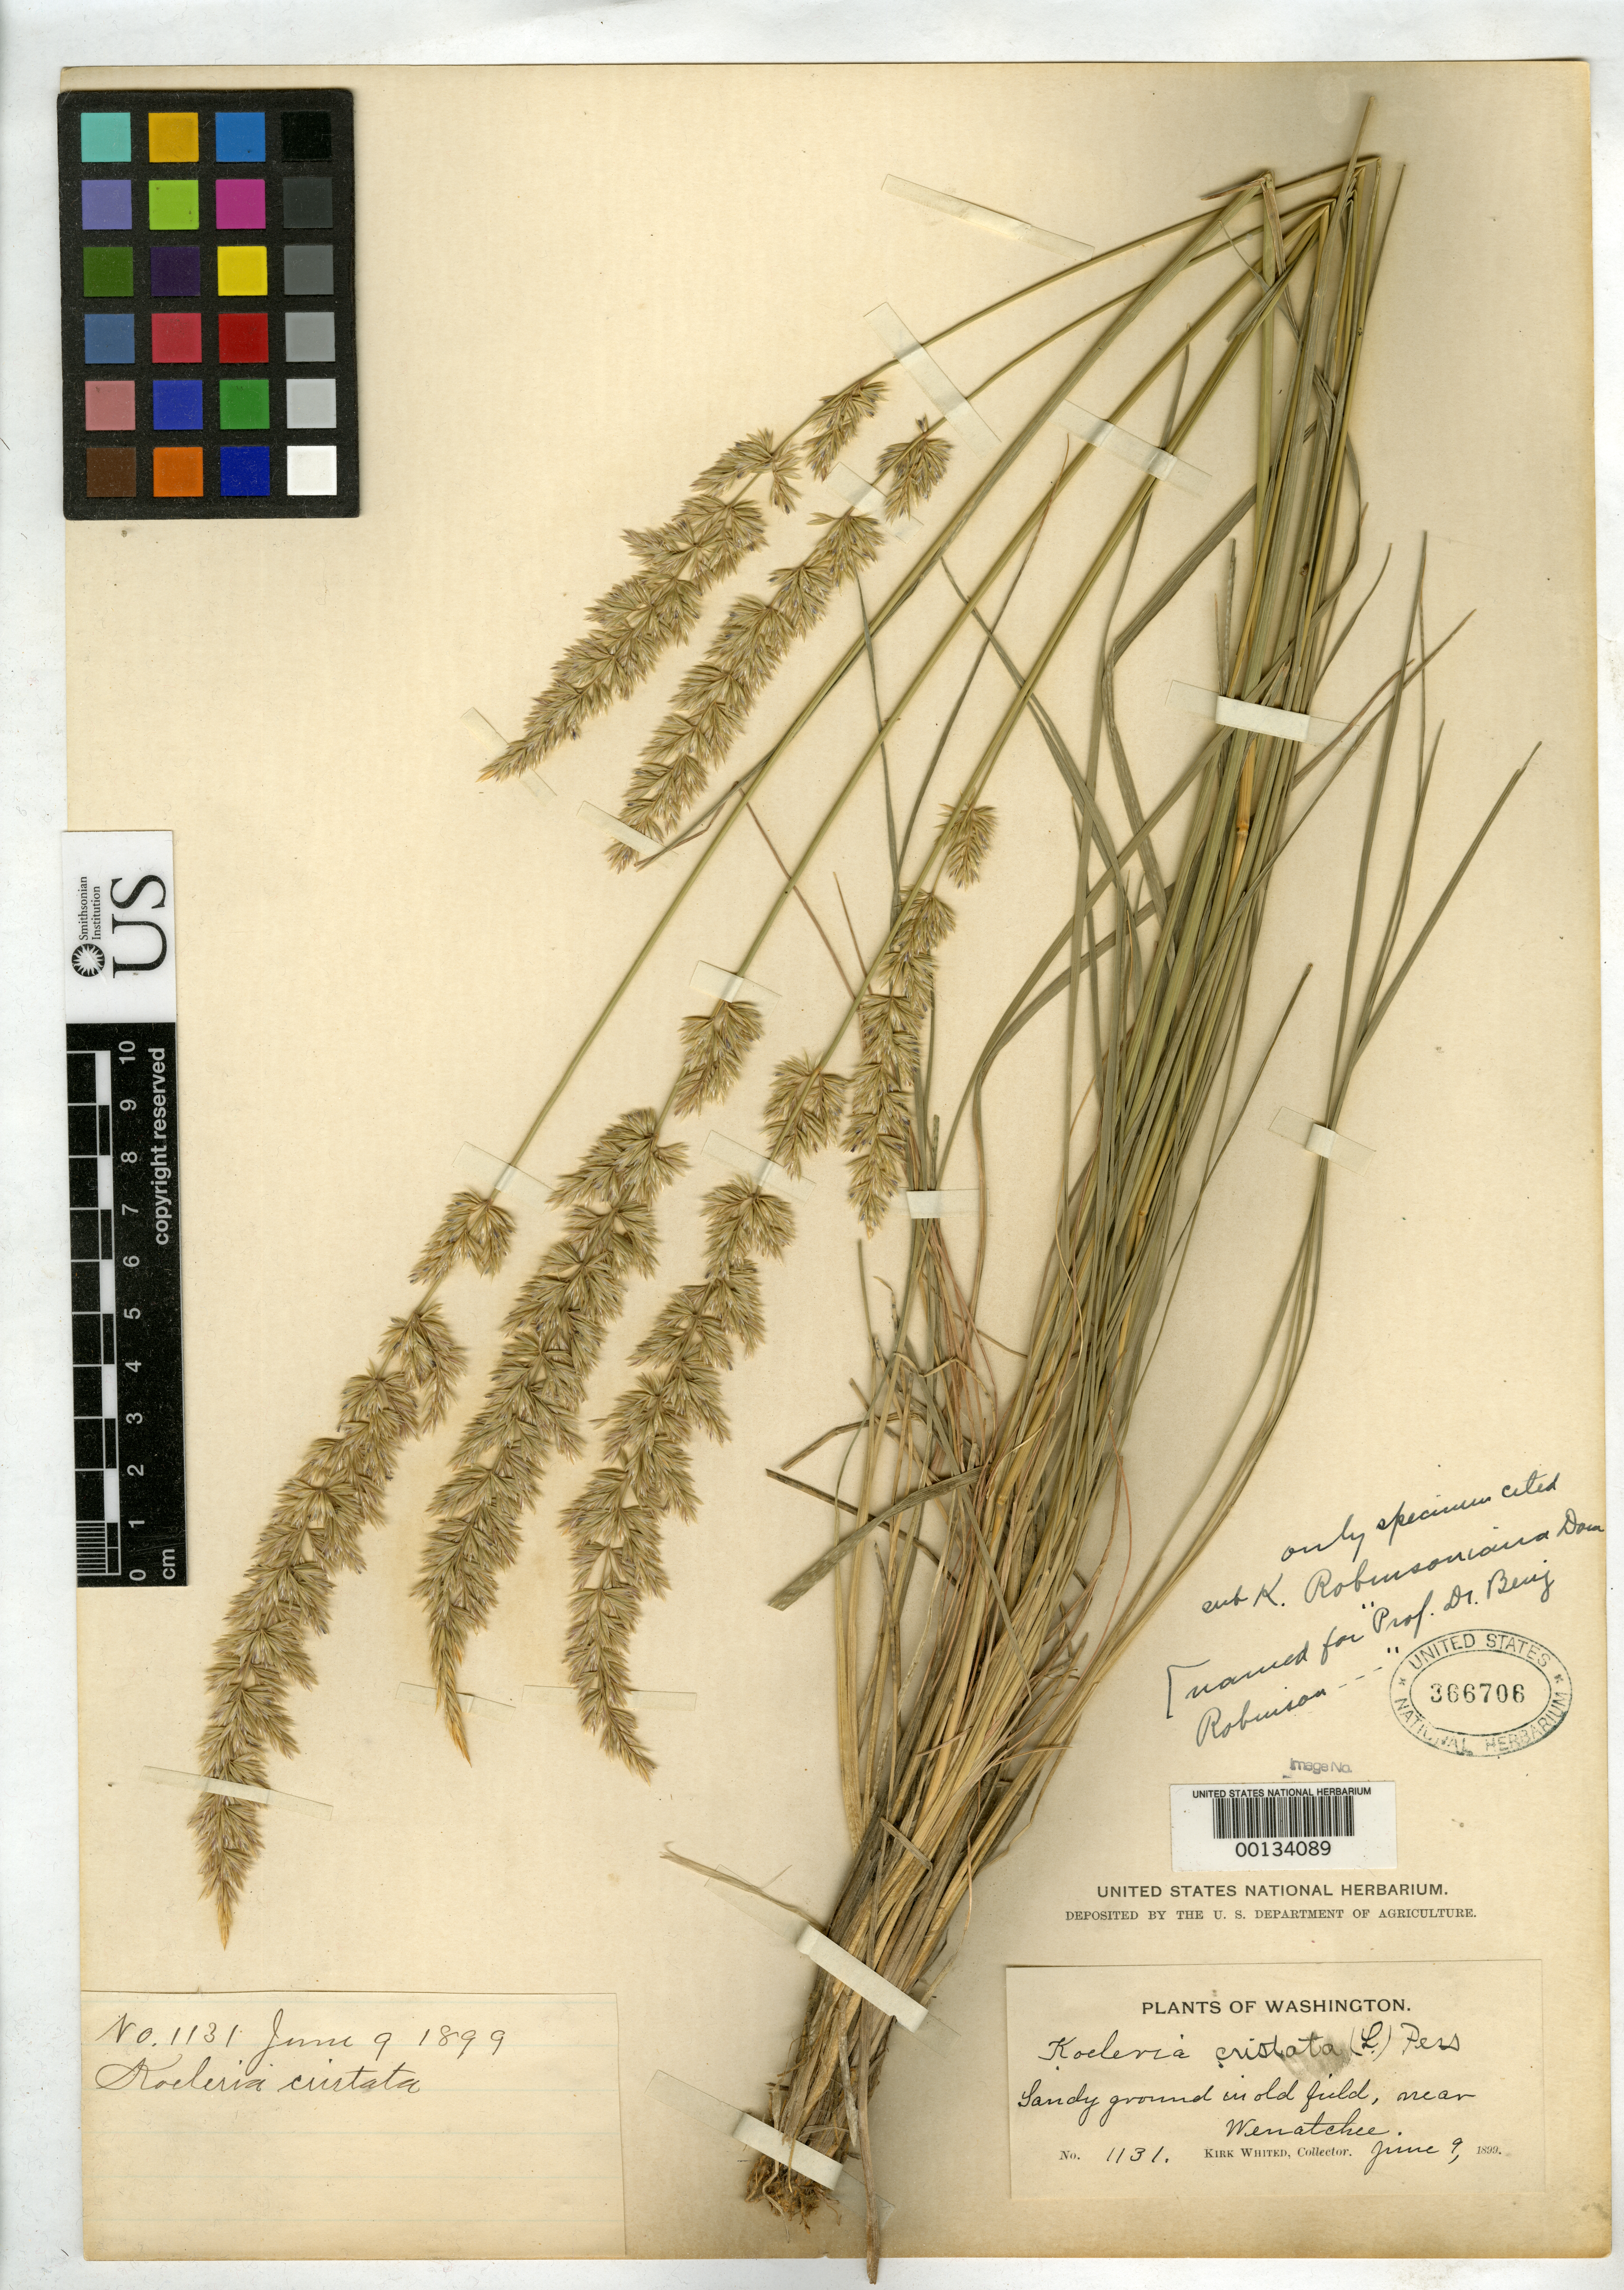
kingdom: Plantae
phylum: Tracheophyta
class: Liliopsida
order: Poales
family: Poaceae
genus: Koeleria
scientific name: Koeleria robinsoniana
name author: Domin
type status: Isotype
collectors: K. Whited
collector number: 1131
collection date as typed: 09 Jun 1899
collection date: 1899-06-09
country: United States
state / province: Washington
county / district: Chelan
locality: Wenatchee.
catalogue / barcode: US 366706